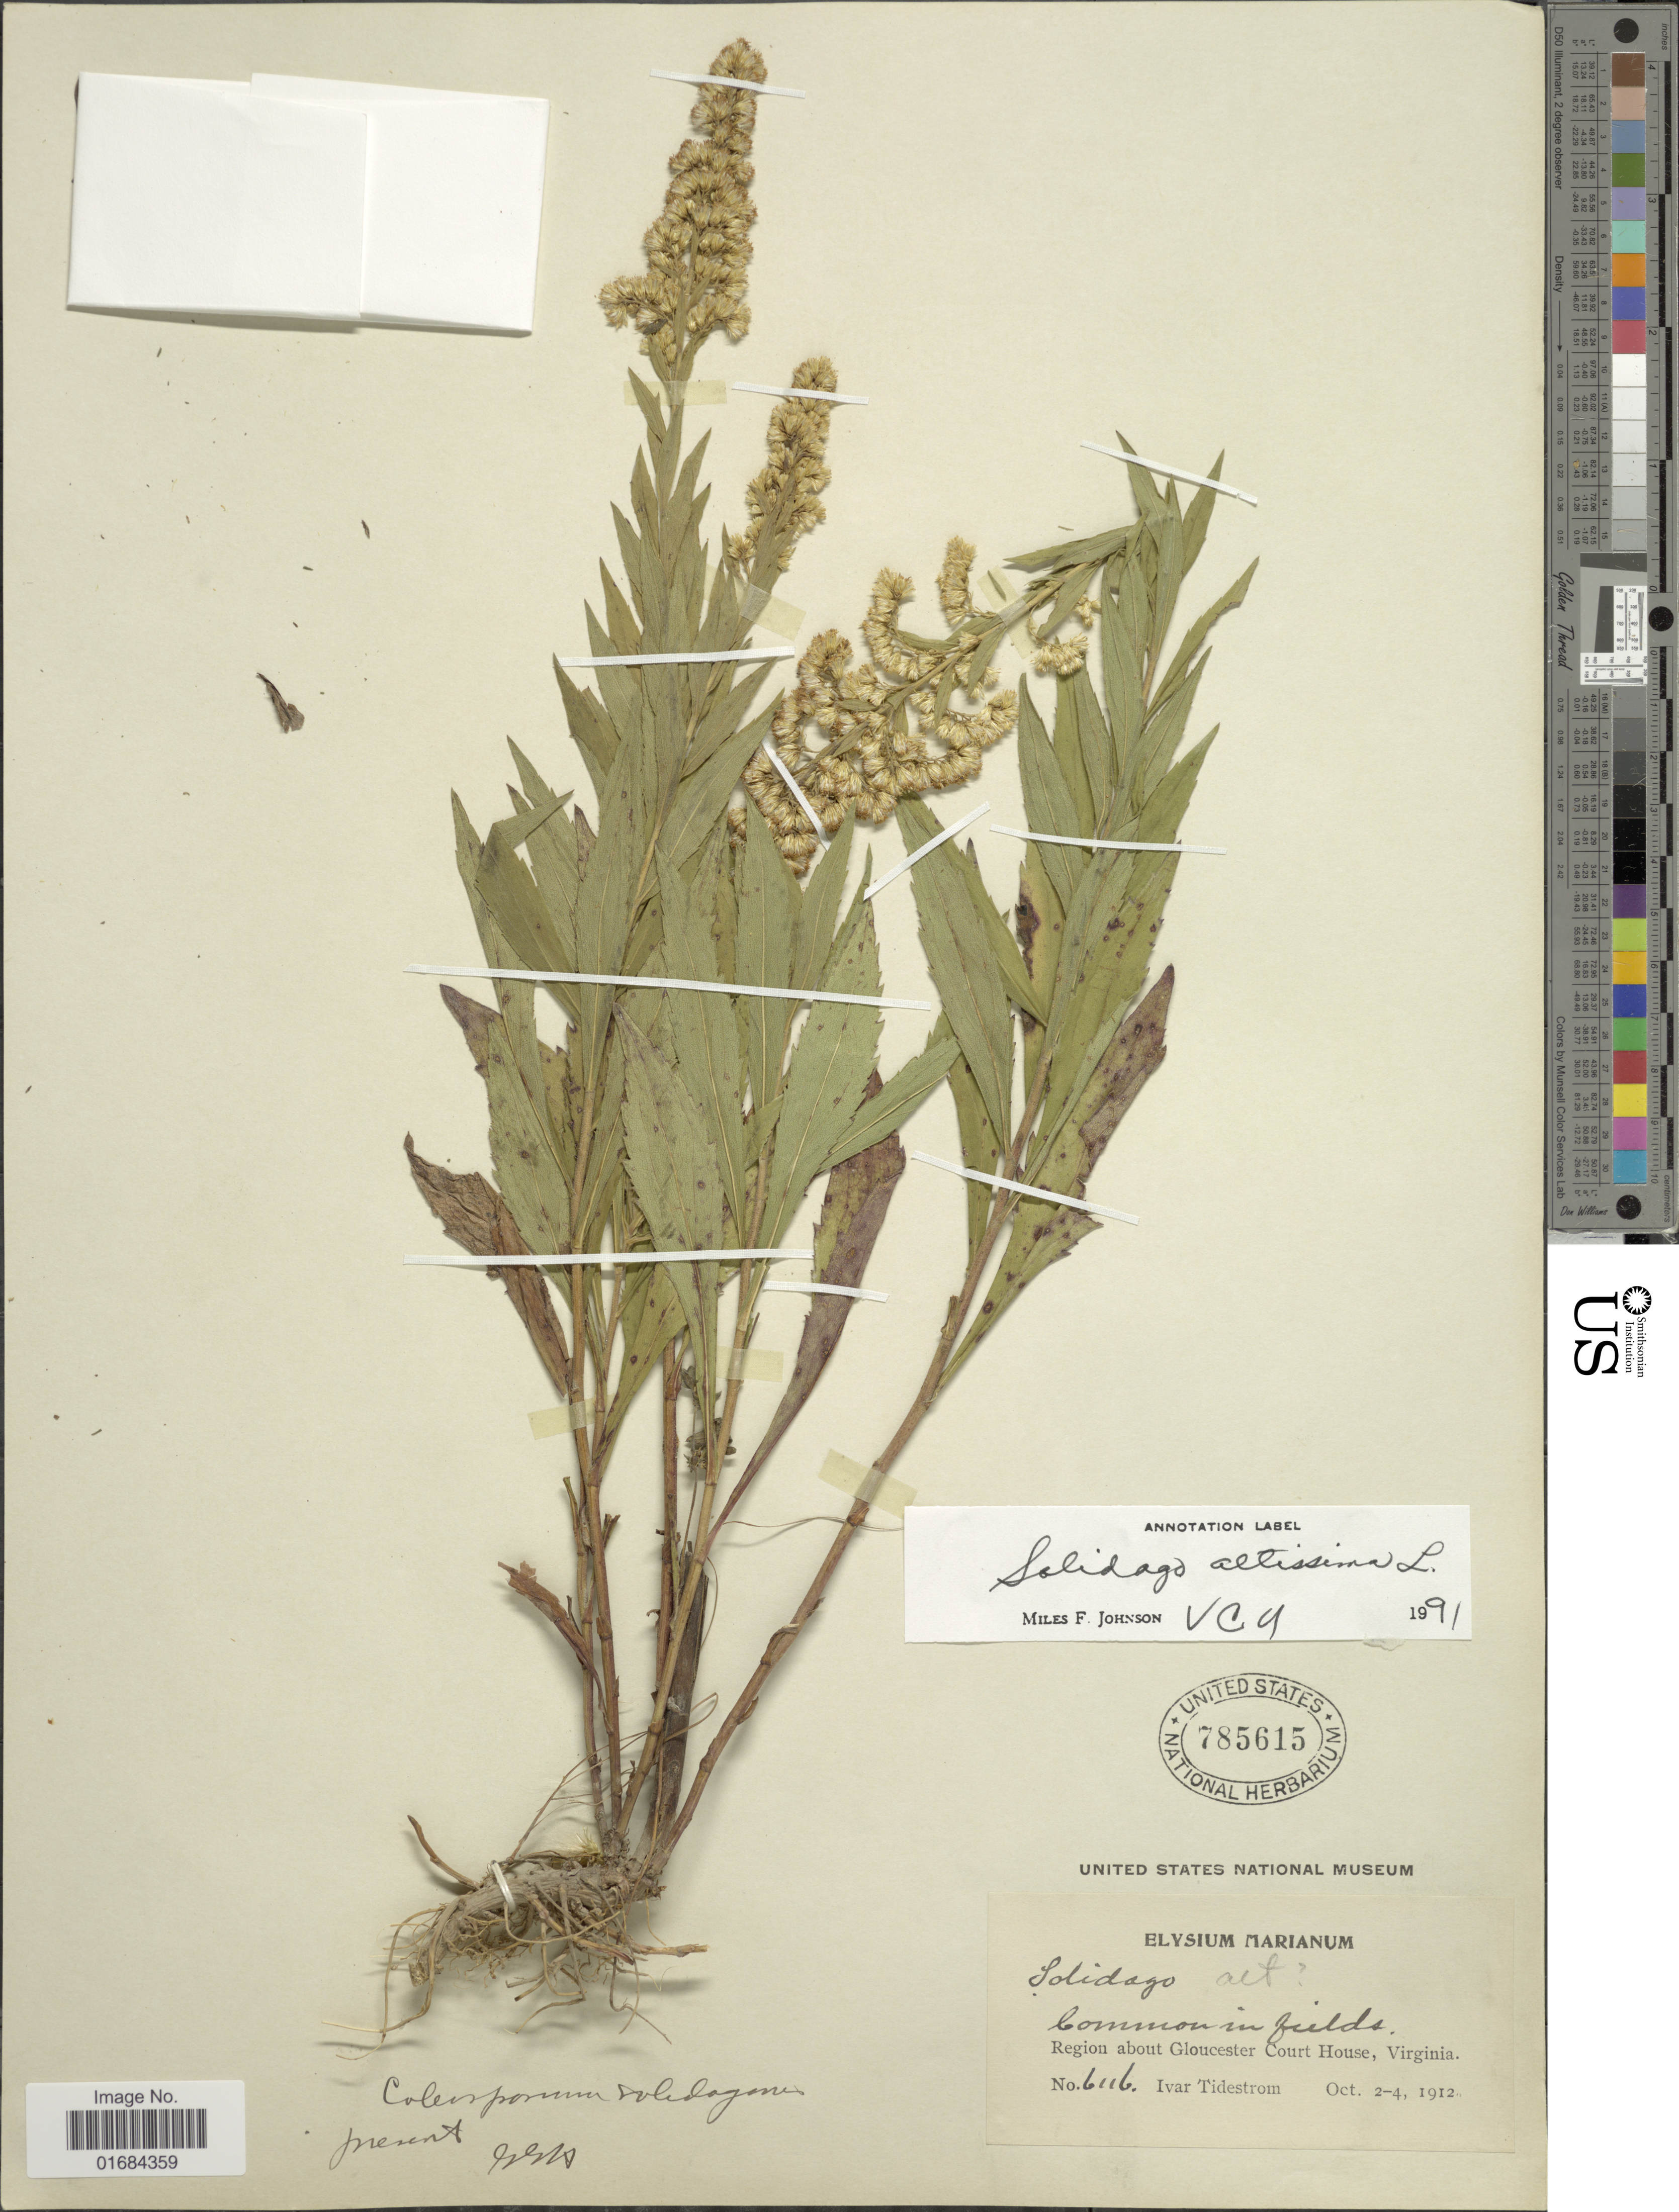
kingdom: Plantae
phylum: Tracheophyta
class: Magnoliopsida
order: Asterales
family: Asteraceae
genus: Solidago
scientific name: Solidago altissima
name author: L.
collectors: I. F. Tidestrom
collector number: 6116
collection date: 1912-10-02/1912-10-04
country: United States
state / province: Virginia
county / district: Gloucester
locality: Common in fields, Region about Gloucester Court House.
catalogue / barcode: US 785615